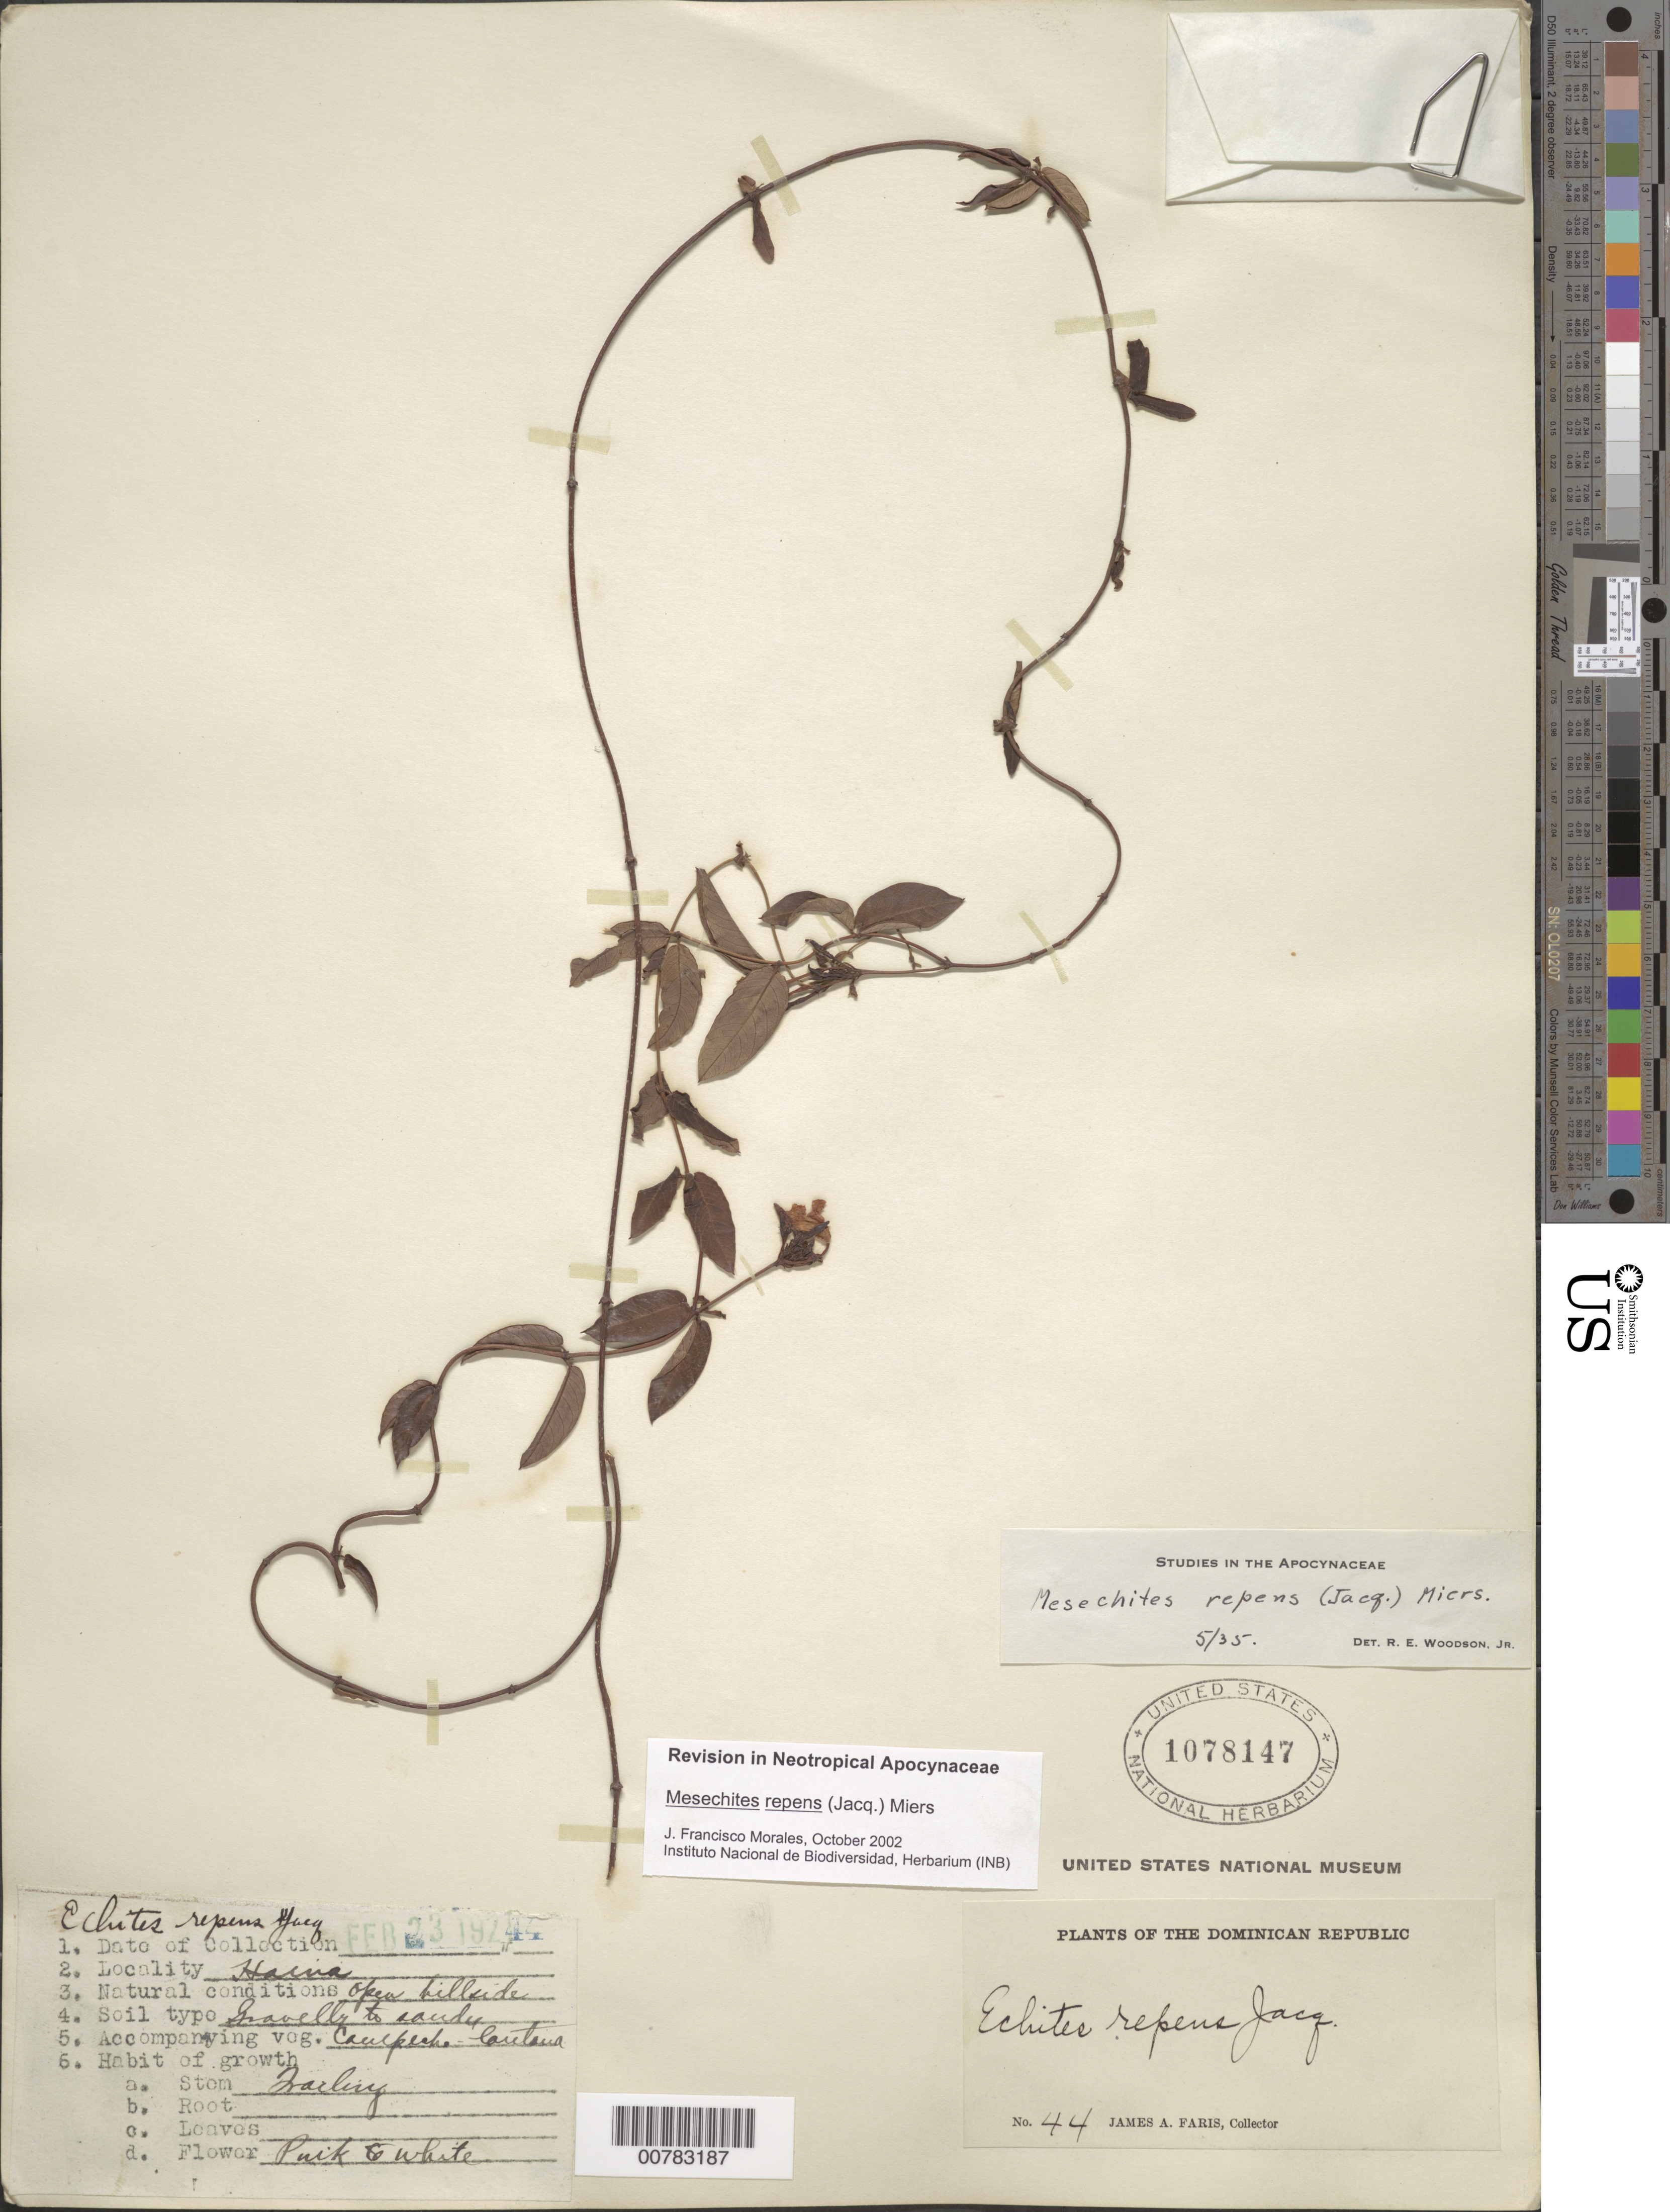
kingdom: Plantae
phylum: Tracheophyta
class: Magnoliopsida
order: Gentianales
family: Apocynaceae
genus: Mesechites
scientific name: Mesechites repens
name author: (Jacq.) Miers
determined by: Morales, J. F.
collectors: J. Faris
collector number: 44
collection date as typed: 23 Feb 1944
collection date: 1944-02-23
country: Dominican Republic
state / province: San Cristóbal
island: Hispaniola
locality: Haina.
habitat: Open hillside, gravelly to sandy soil; accompanying vegetation "Cauepeche lautena".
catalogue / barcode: US 1078147